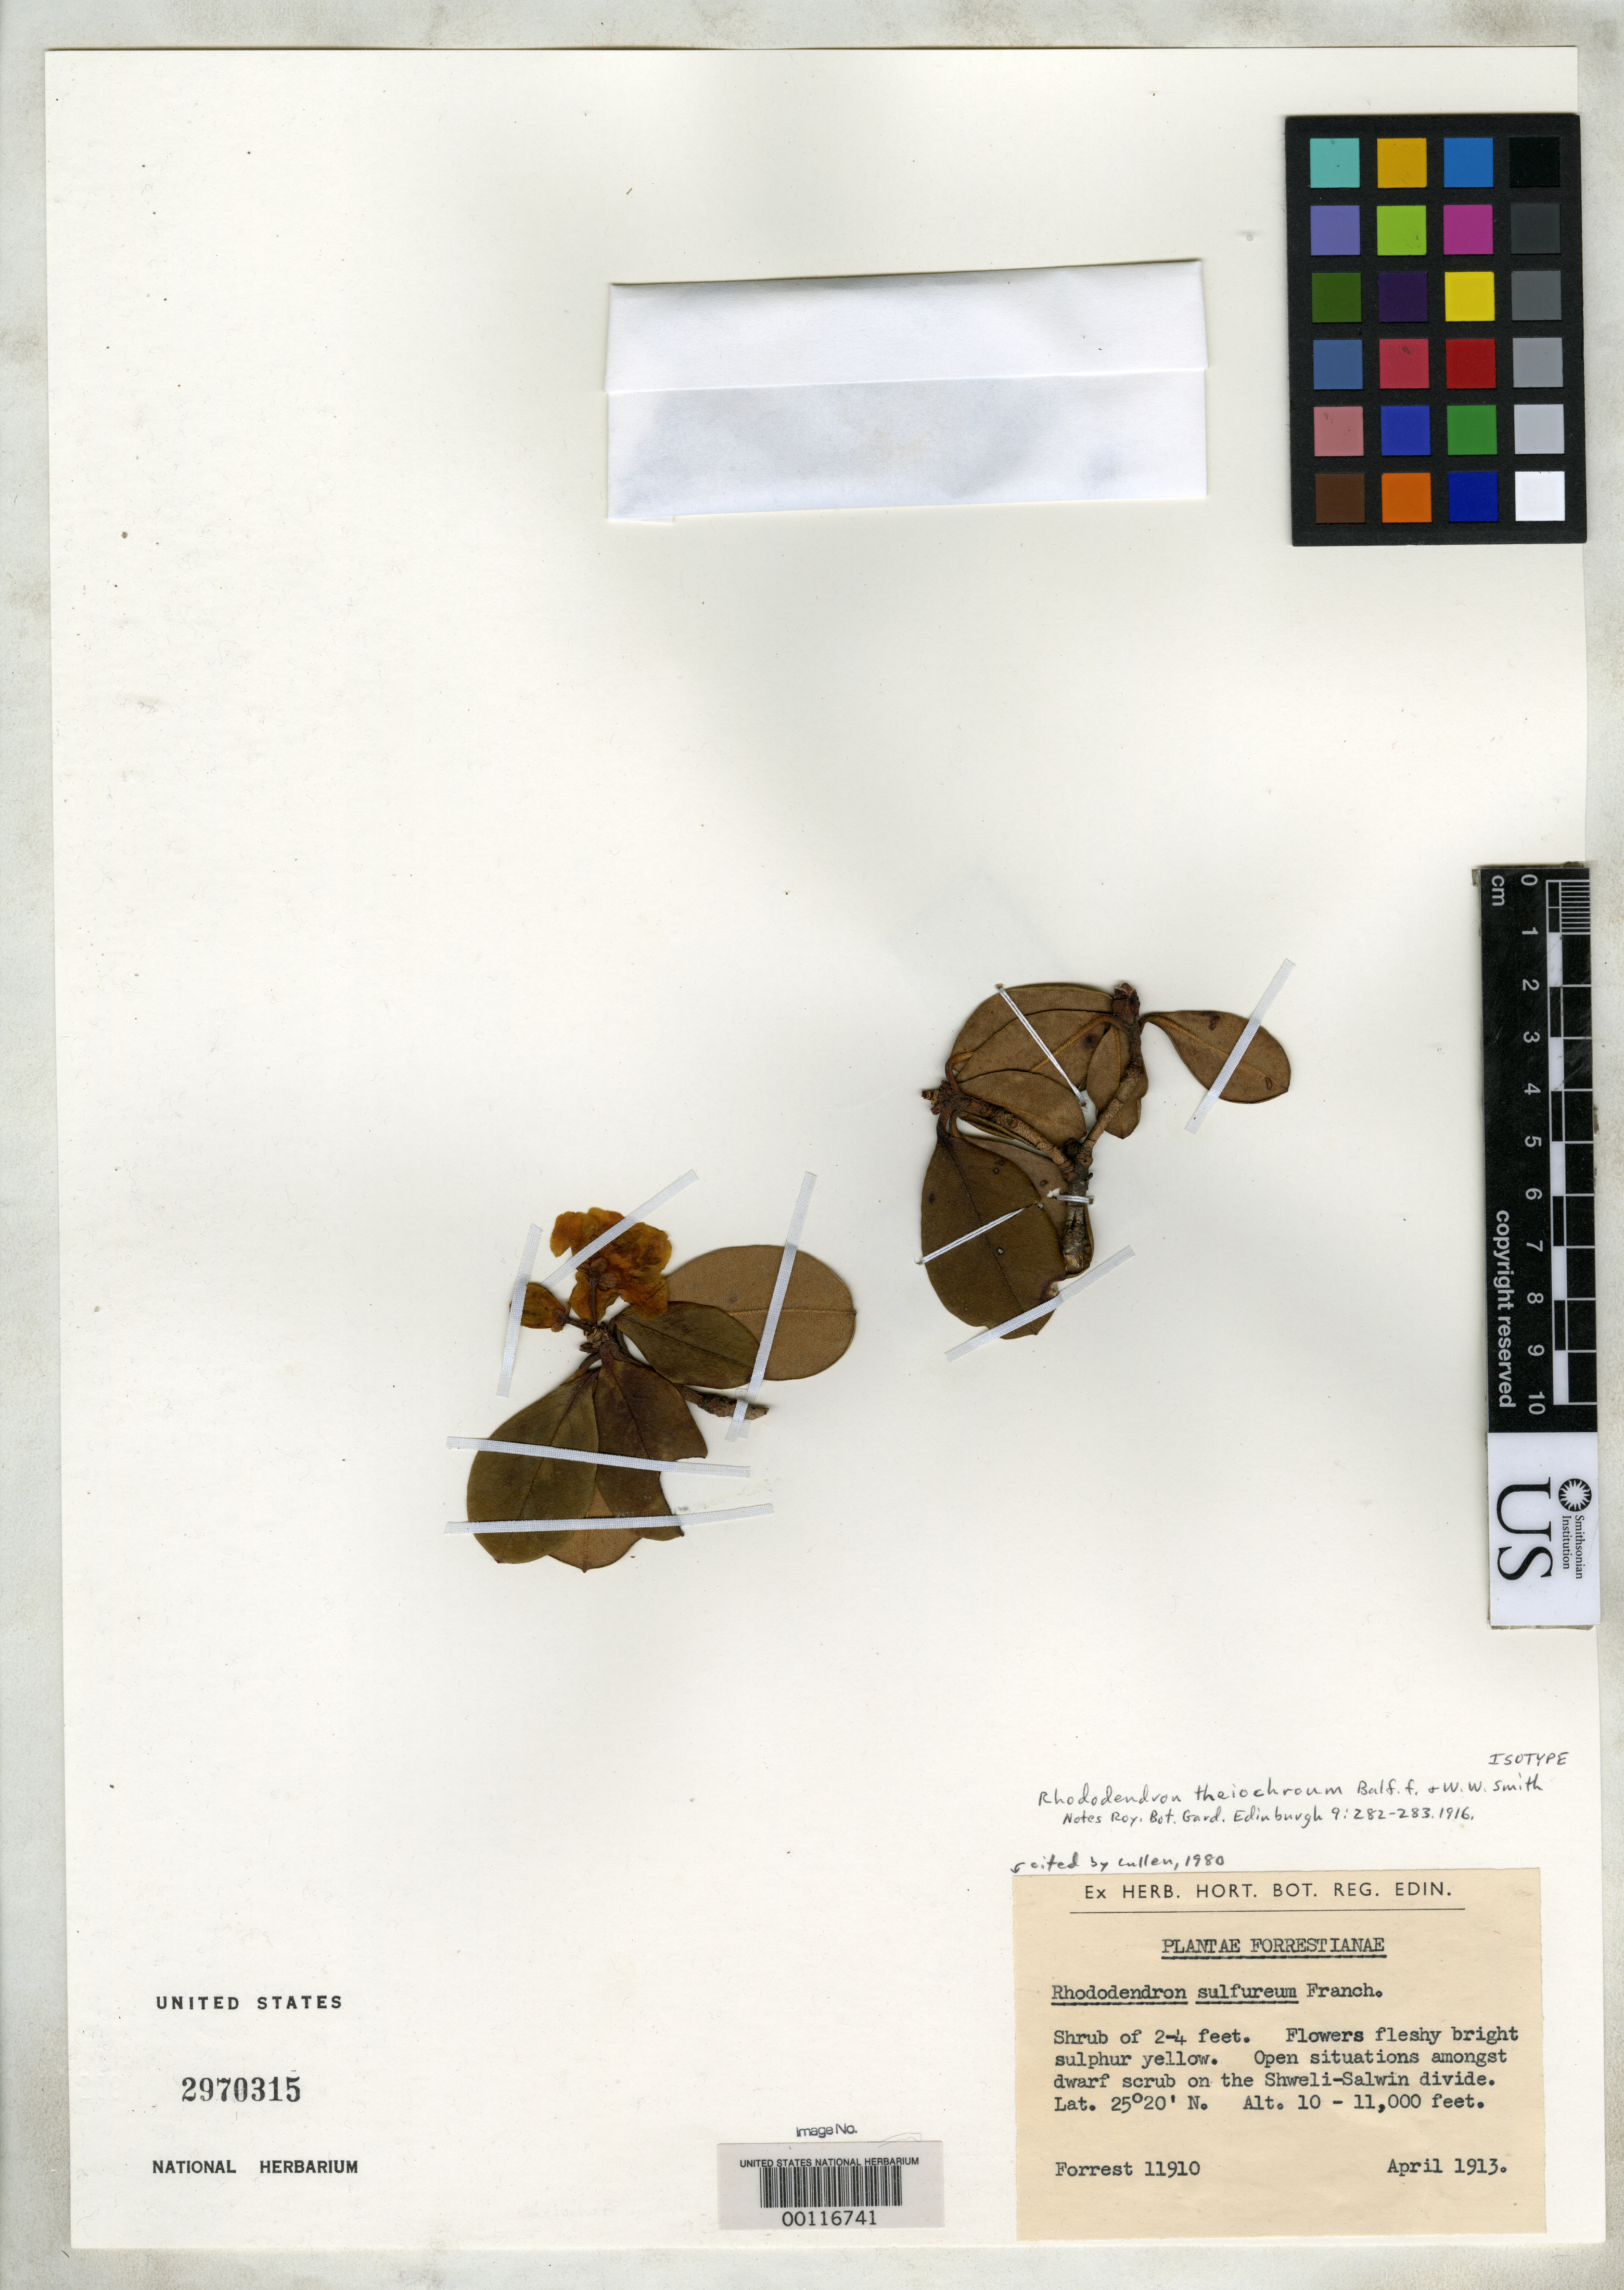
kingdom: Plantae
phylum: Tracheophyta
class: Magnoliopsida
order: Ericales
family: Ericaceae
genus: Rhododendron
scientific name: Rhododendron theiochroum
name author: Balf. f. & W.W. Sm.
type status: Isotype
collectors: G. Forrest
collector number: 11910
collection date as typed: Apr 1913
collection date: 1913-04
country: China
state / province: Yunnan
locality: On the Shweli-Salwin divide, lat. 25°20'N.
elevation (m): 3048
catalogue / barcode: US 2970315